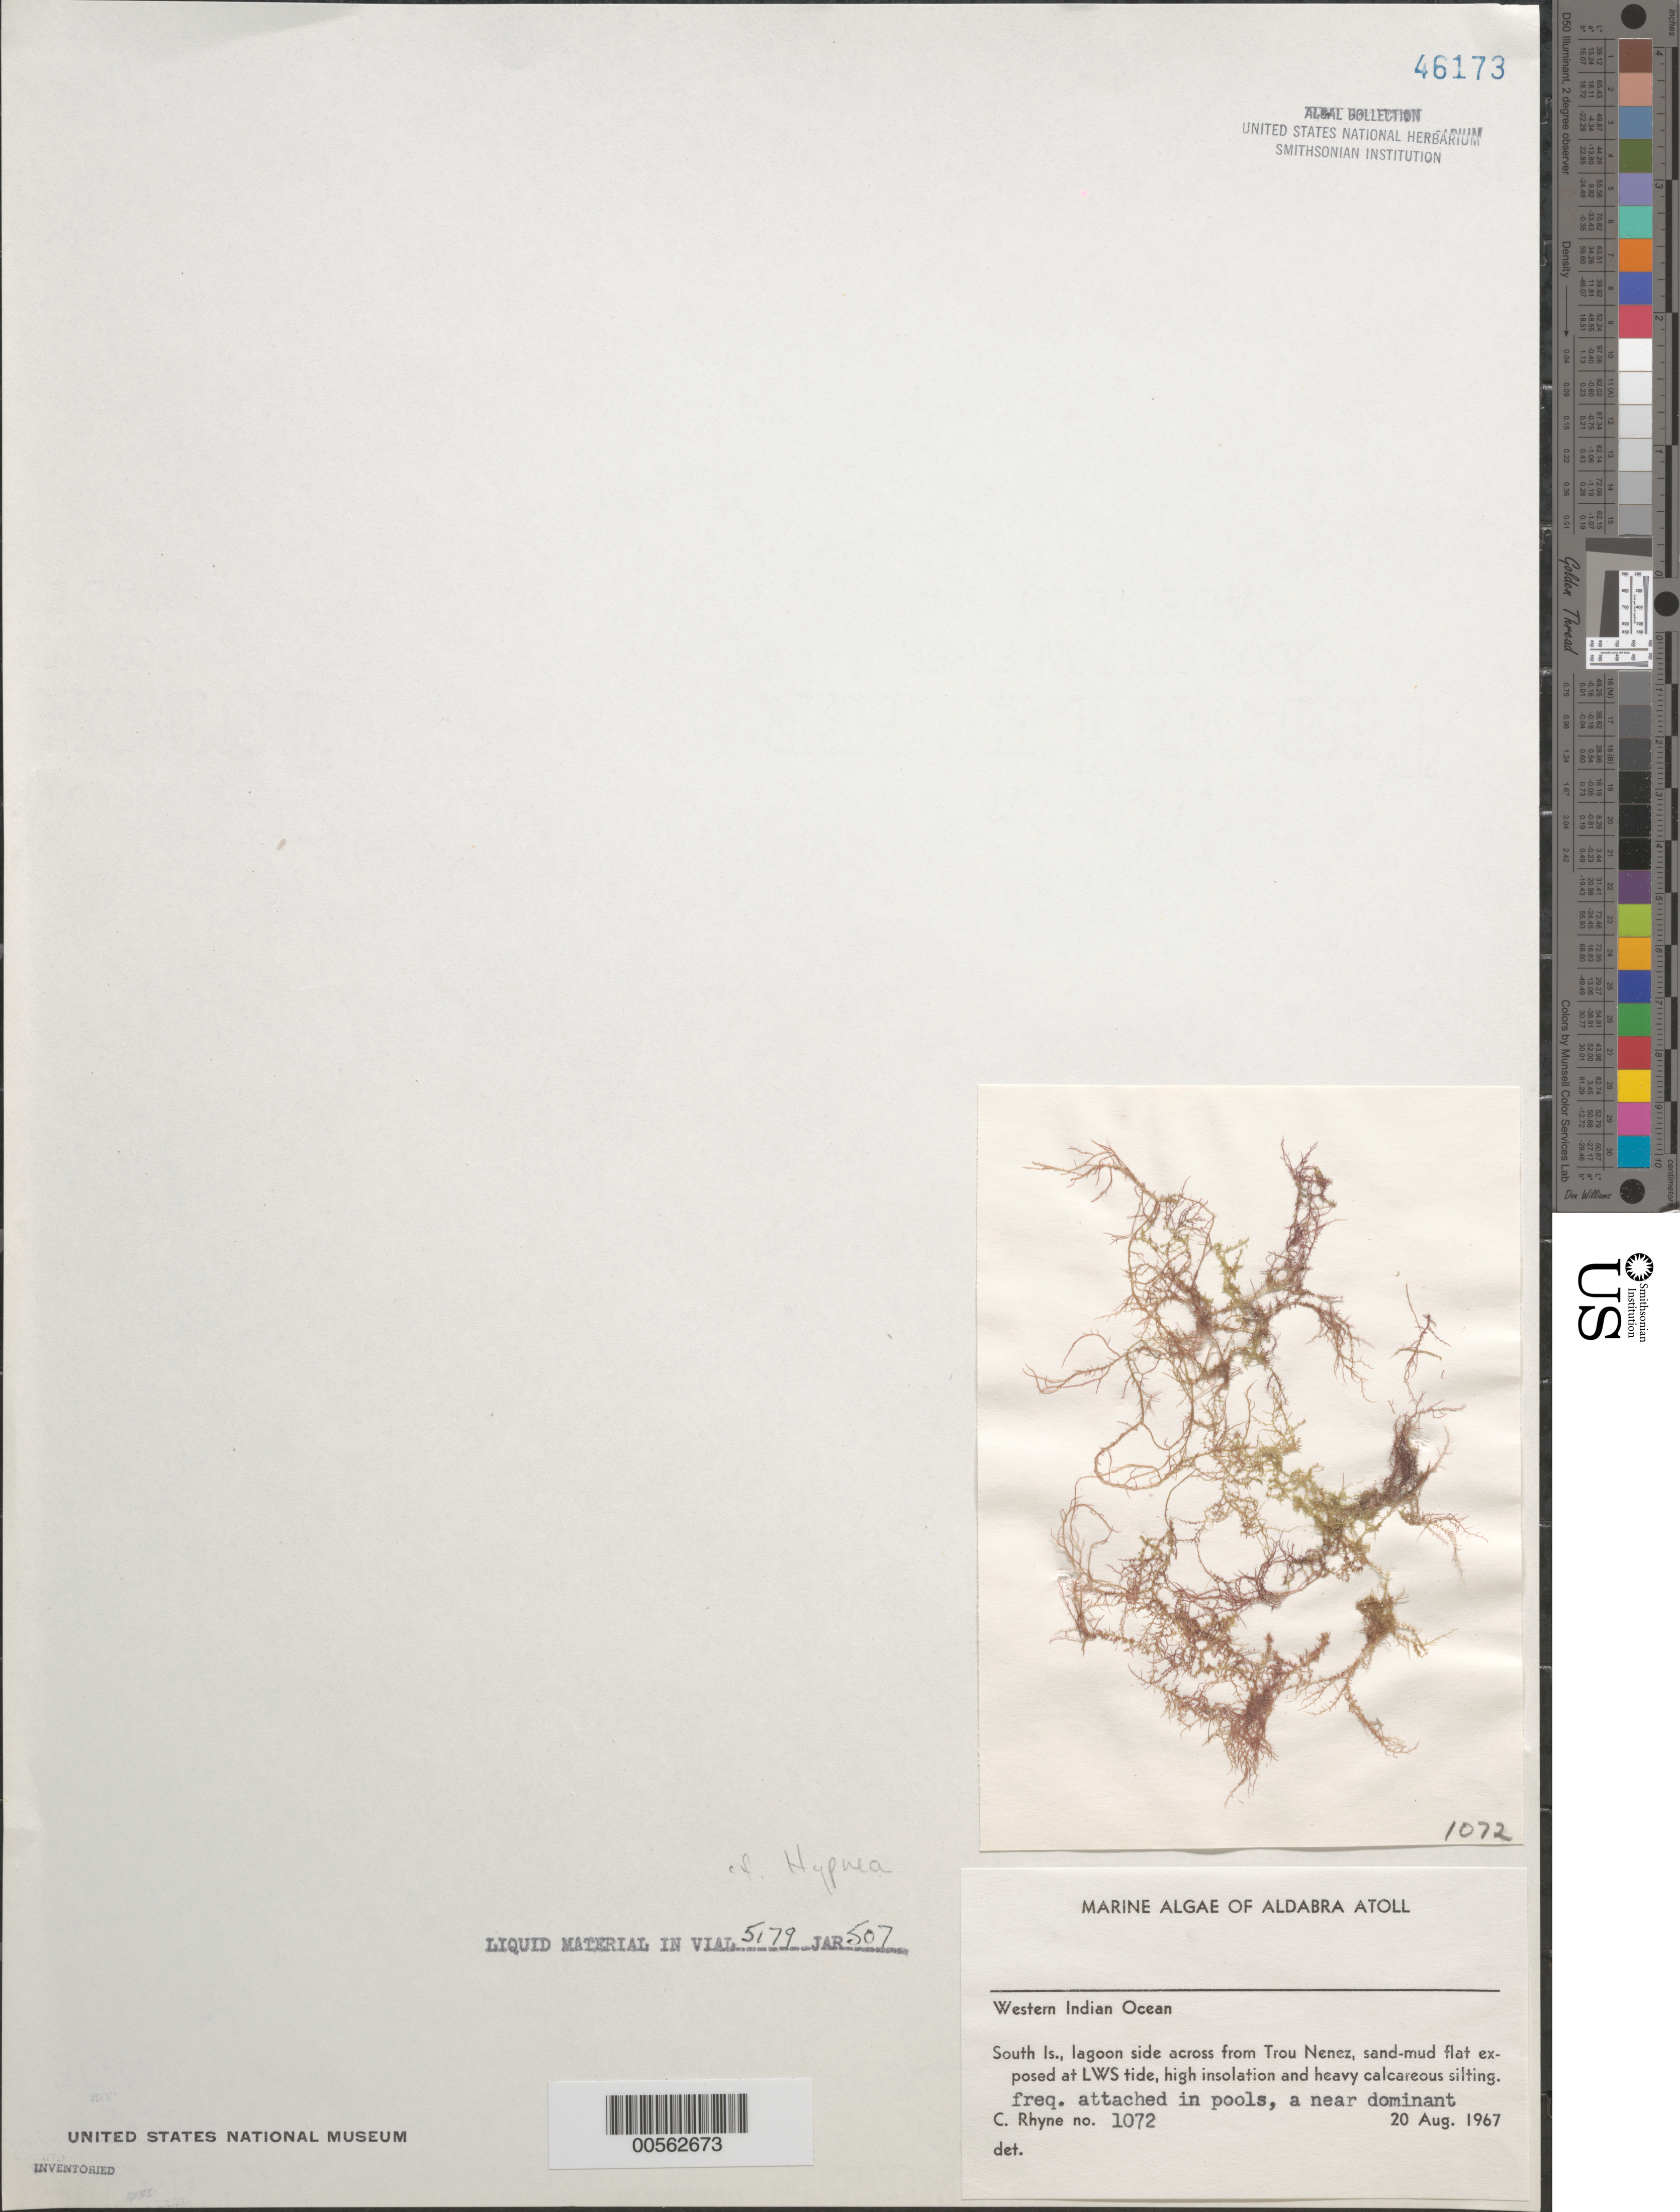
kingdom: Plantae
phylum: Rhodophyta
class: Florideophyceae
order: Gigartinales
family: Cystocloniaceae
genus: Hypnea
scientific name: Hypnea sp.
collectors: C. Rhyne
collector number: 1072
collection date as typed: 20 Aug 1967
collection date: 1967-08-20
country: Seychelles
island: Aldabra Atoll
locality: Opposite Trou Nenez, South Islet.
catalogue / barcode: US 46173